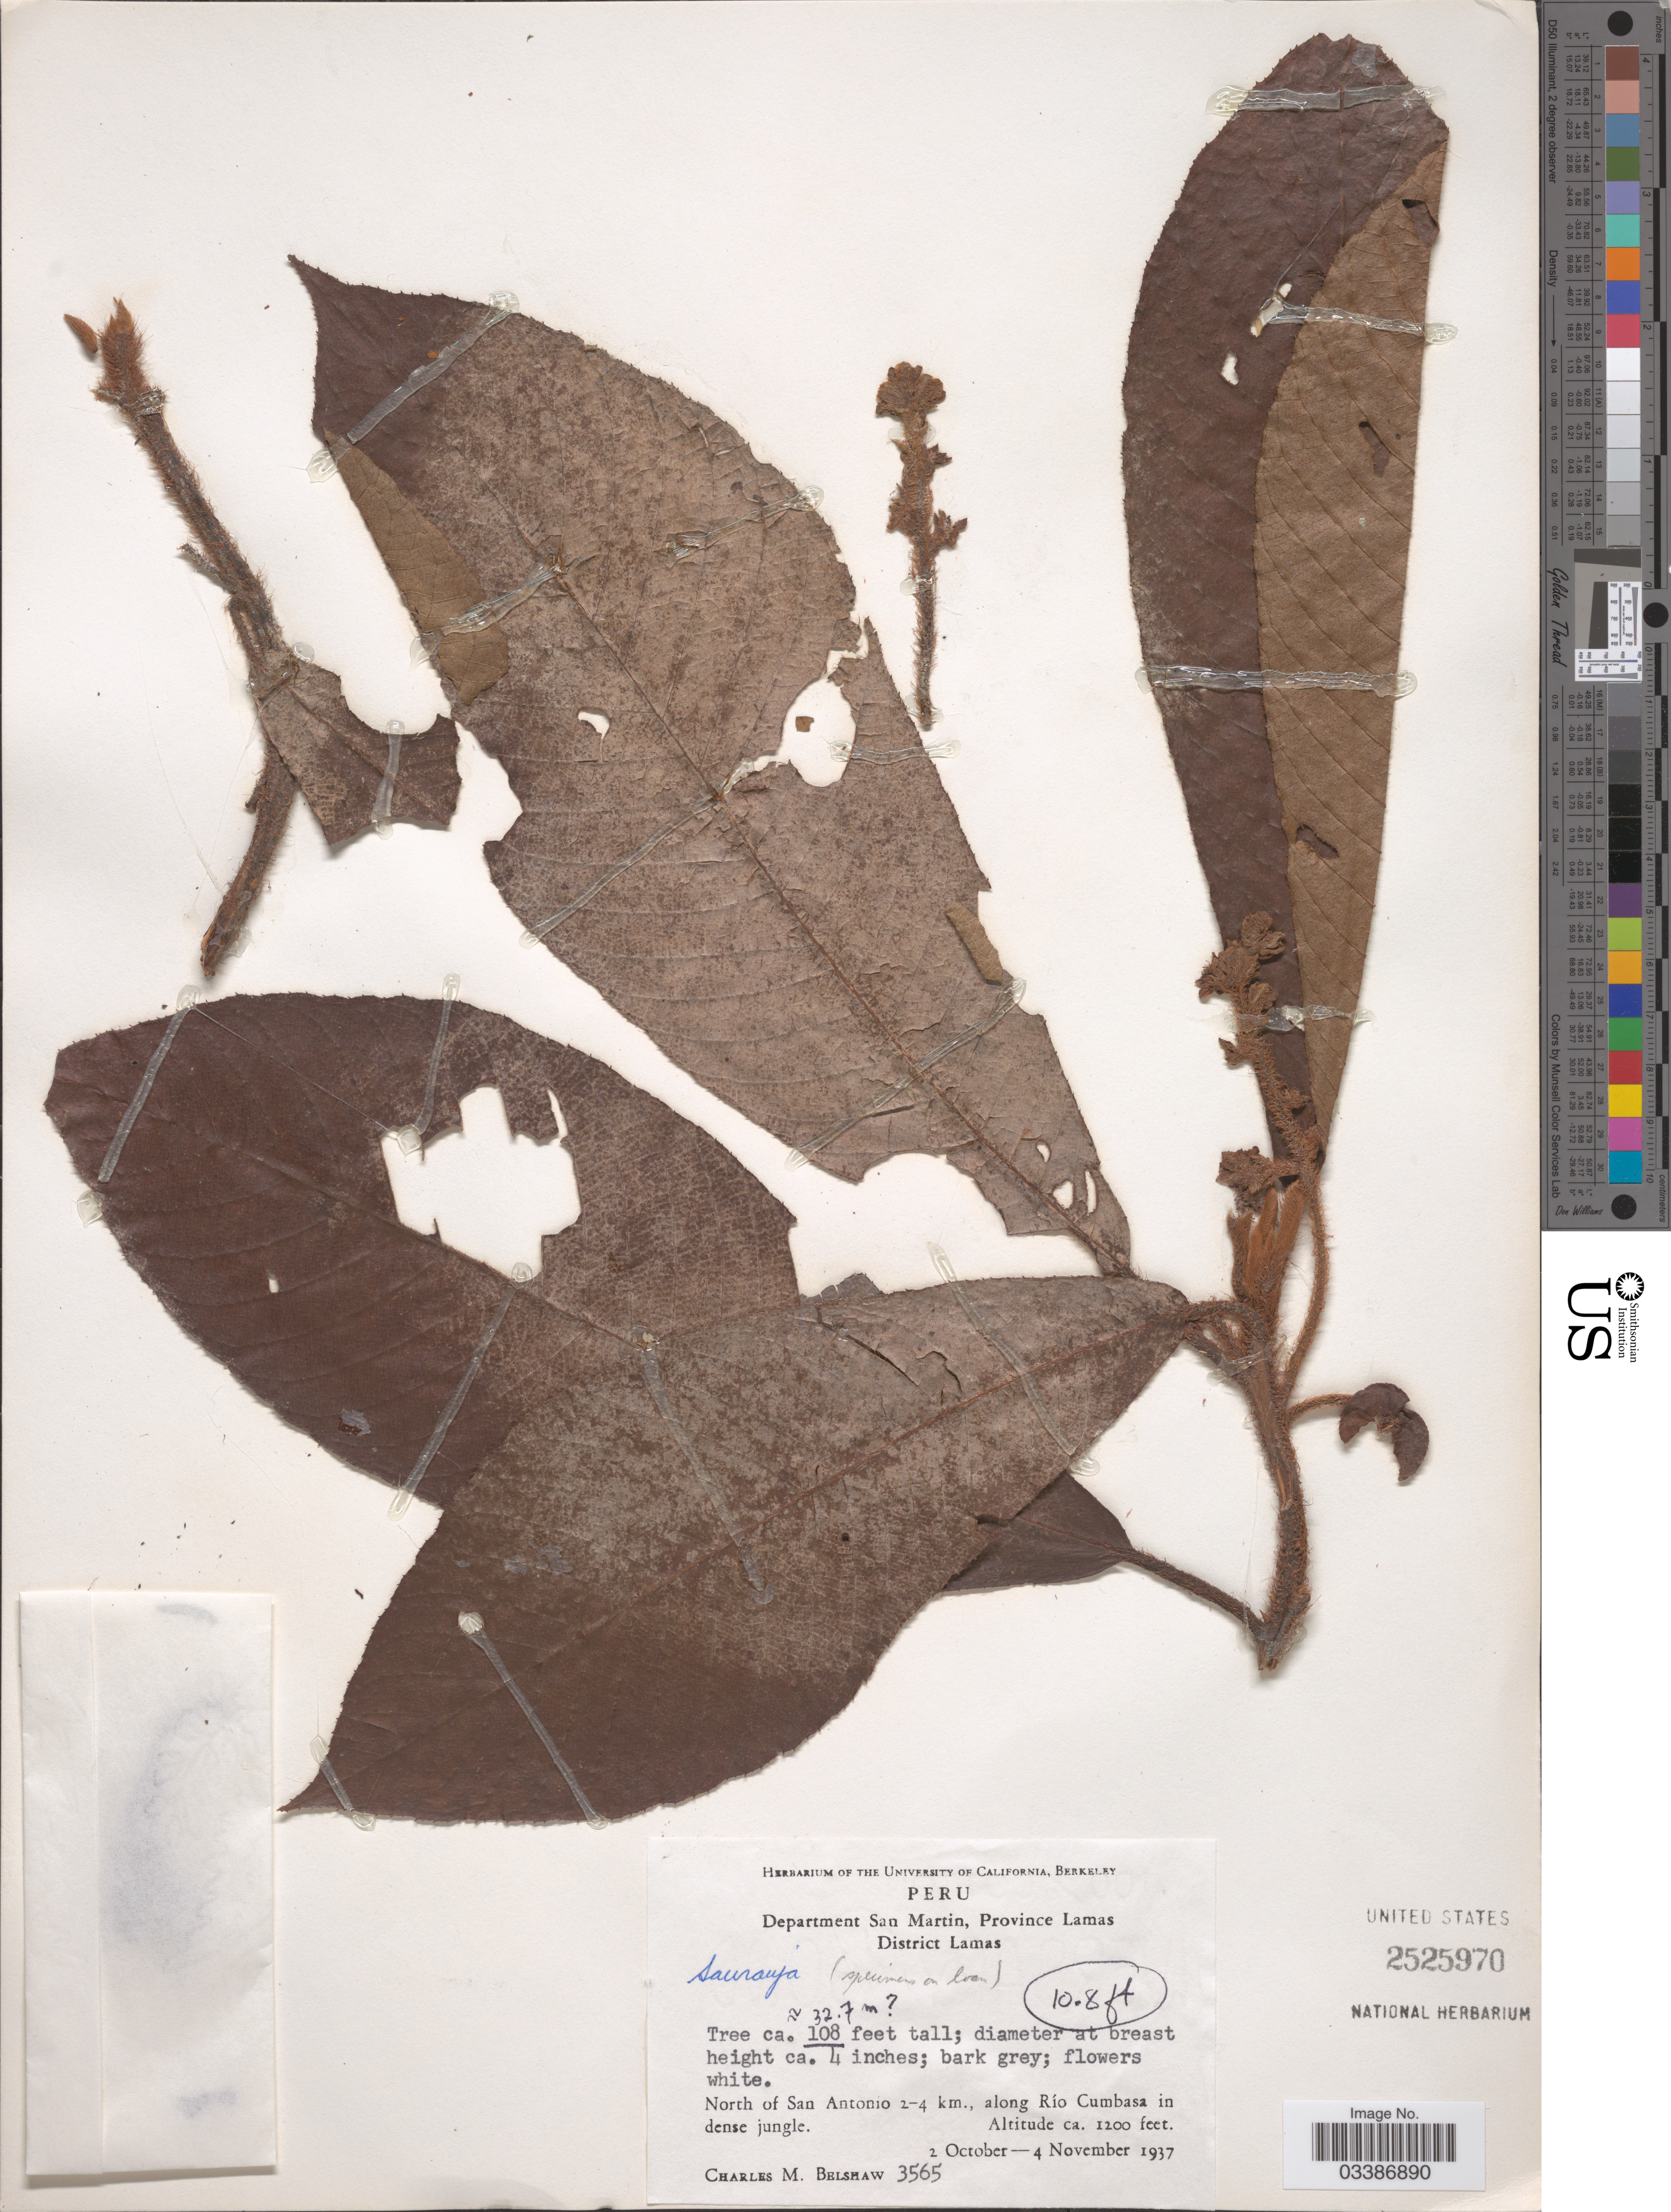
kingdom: Plantae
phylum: Tracheophyta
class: Magnoliopsida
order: Ericales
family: Actinidiaceae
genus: Saurauia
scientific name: Saurauia sp.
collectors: C. Shaw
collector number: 3565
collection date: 1937-10-02/1937-11-04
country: Peru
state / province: San Martín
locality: Department San Martin, Province Lamas, District Lamas. North of San Antonio 2-4 km., along Río Cumbasa in dense jungle.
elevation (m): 366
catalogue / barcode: US 2525970